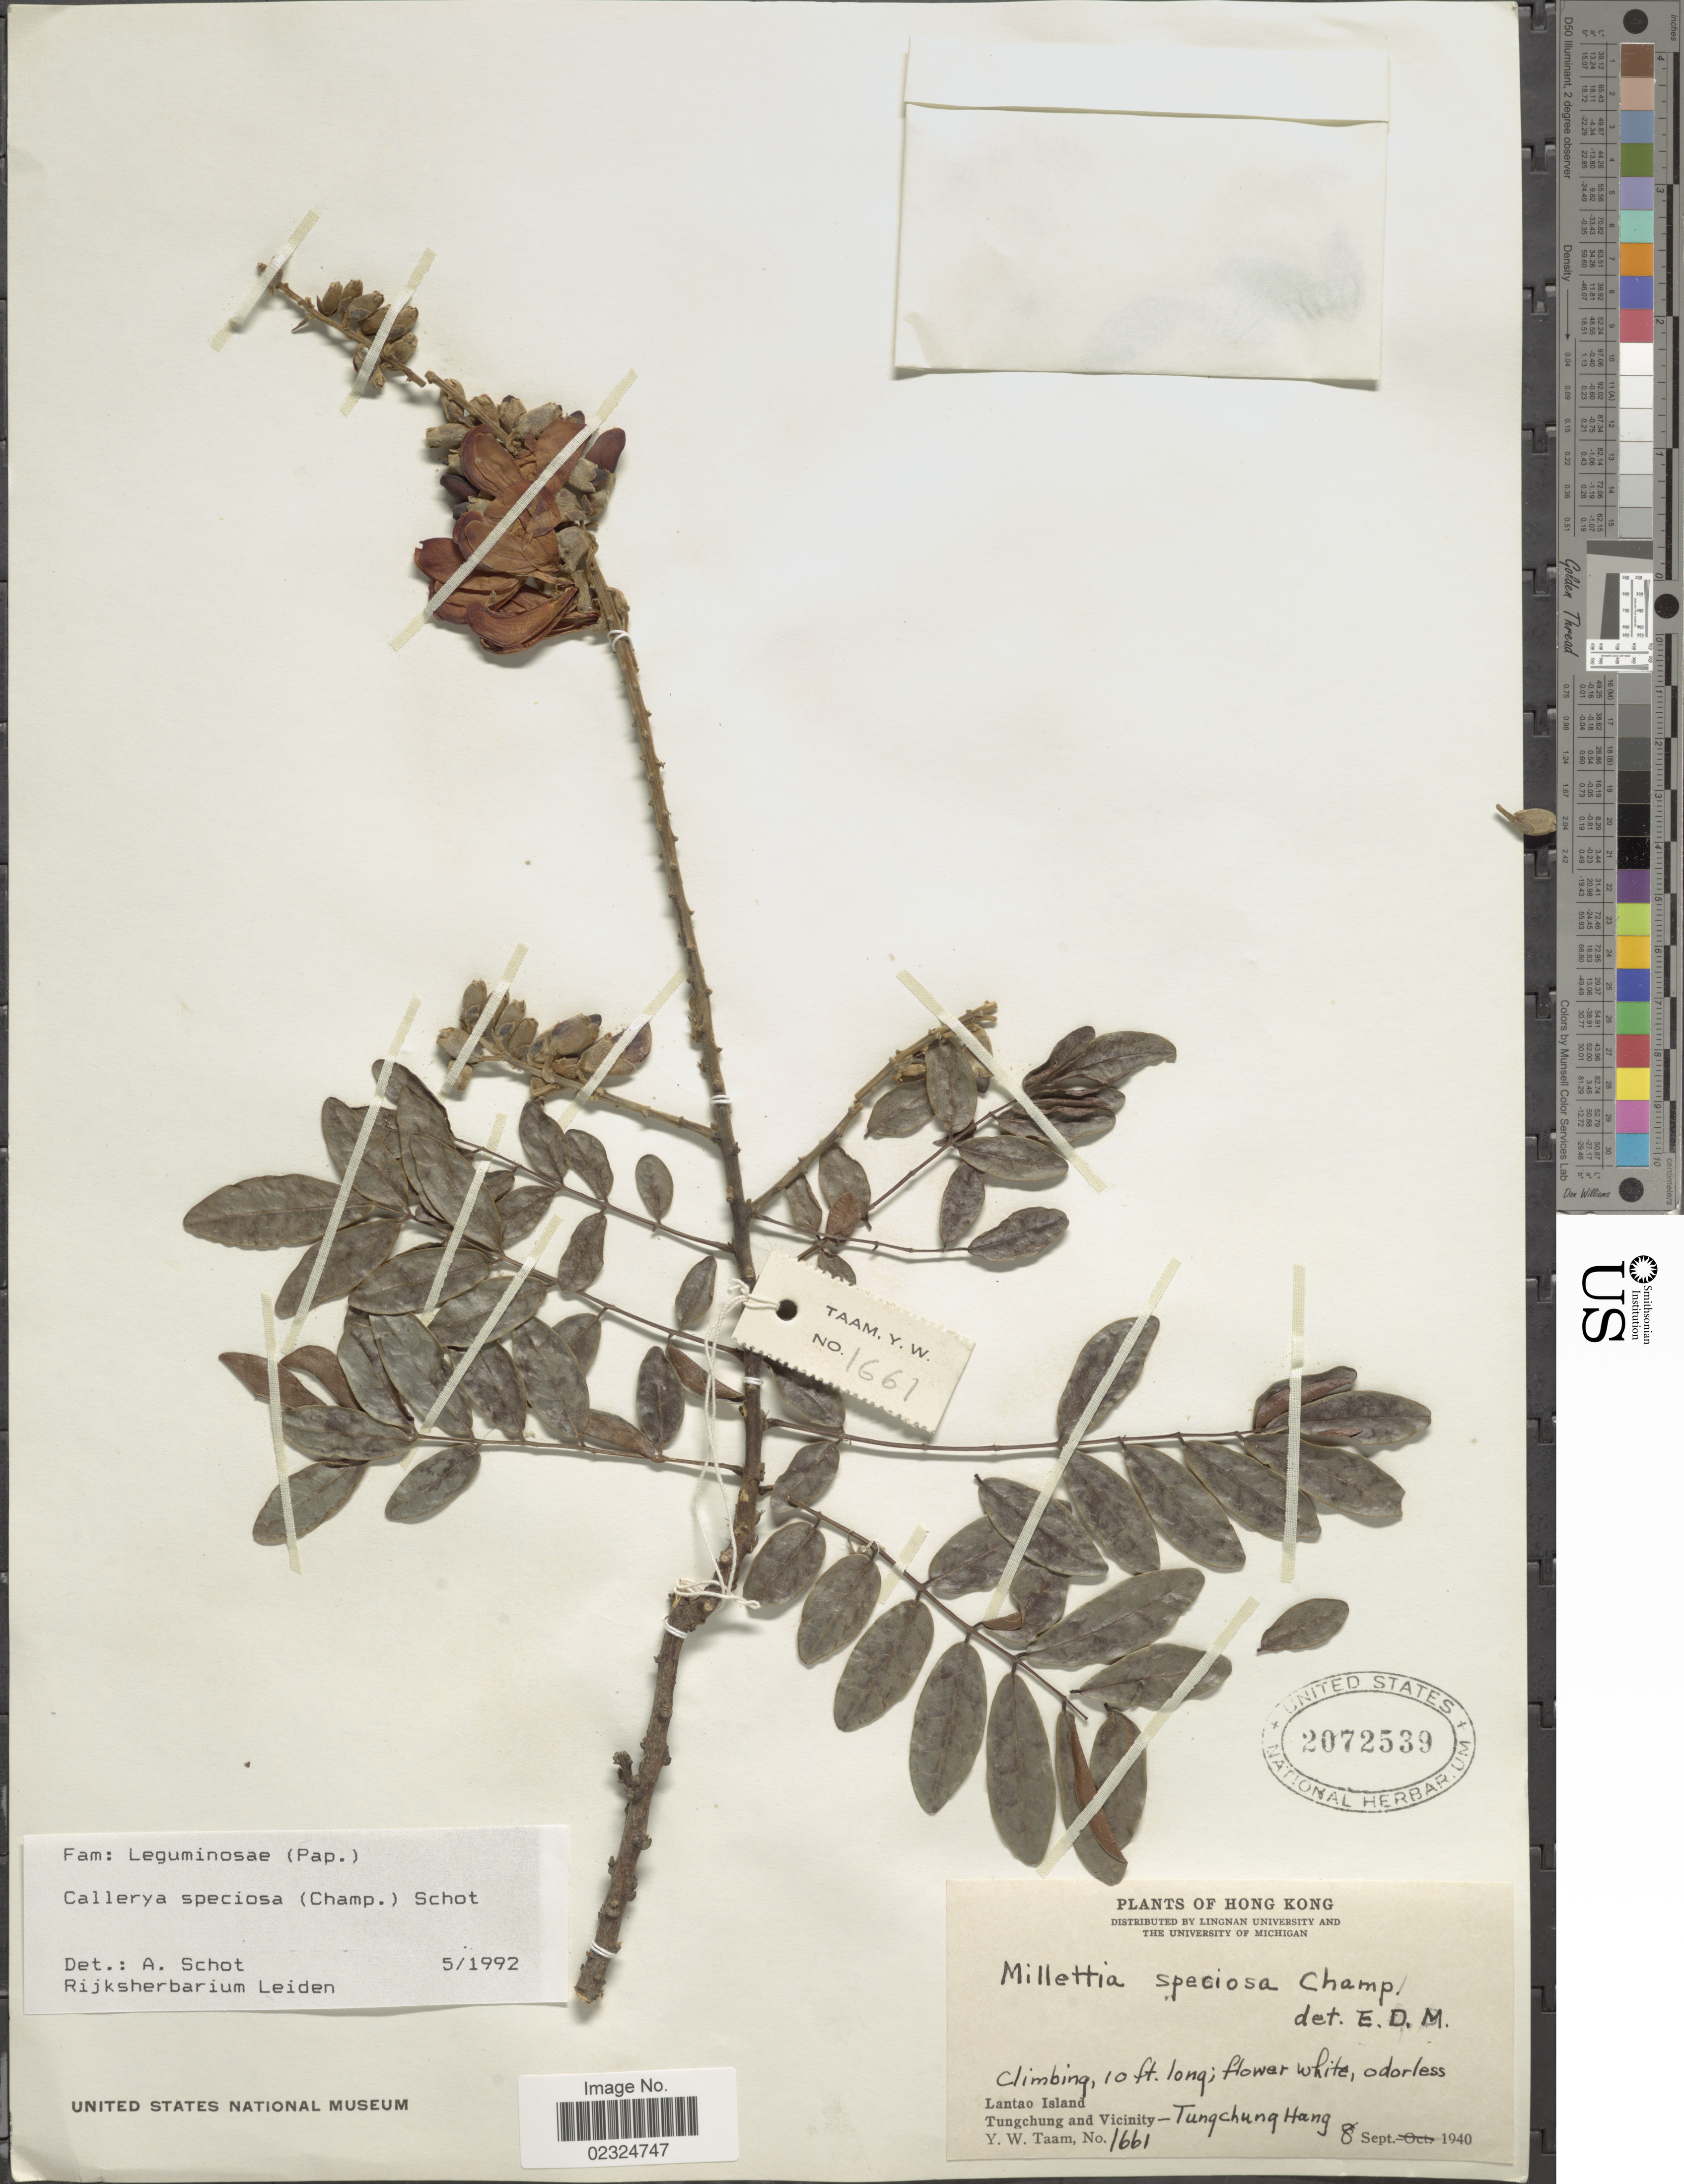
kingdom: Plantae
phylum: Tracheophyta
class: Magnoliopsida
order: Fabales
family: Fabaceae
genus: Nanhaia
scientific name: Nanhaia speciosa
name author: (Champ. ex Benth.) J. Compton & Schrire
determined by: Strong, Mark T., (BOT), Smithsonian Institution - National Museum of Natural History (UNITED STATES)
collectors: Y. W. Taam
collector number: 1661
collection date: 1940-09-08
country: China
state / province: Hong Kong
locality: Lanatao Island Tungchung and vicinity. Tungchung Hang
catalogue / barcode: US 2072539